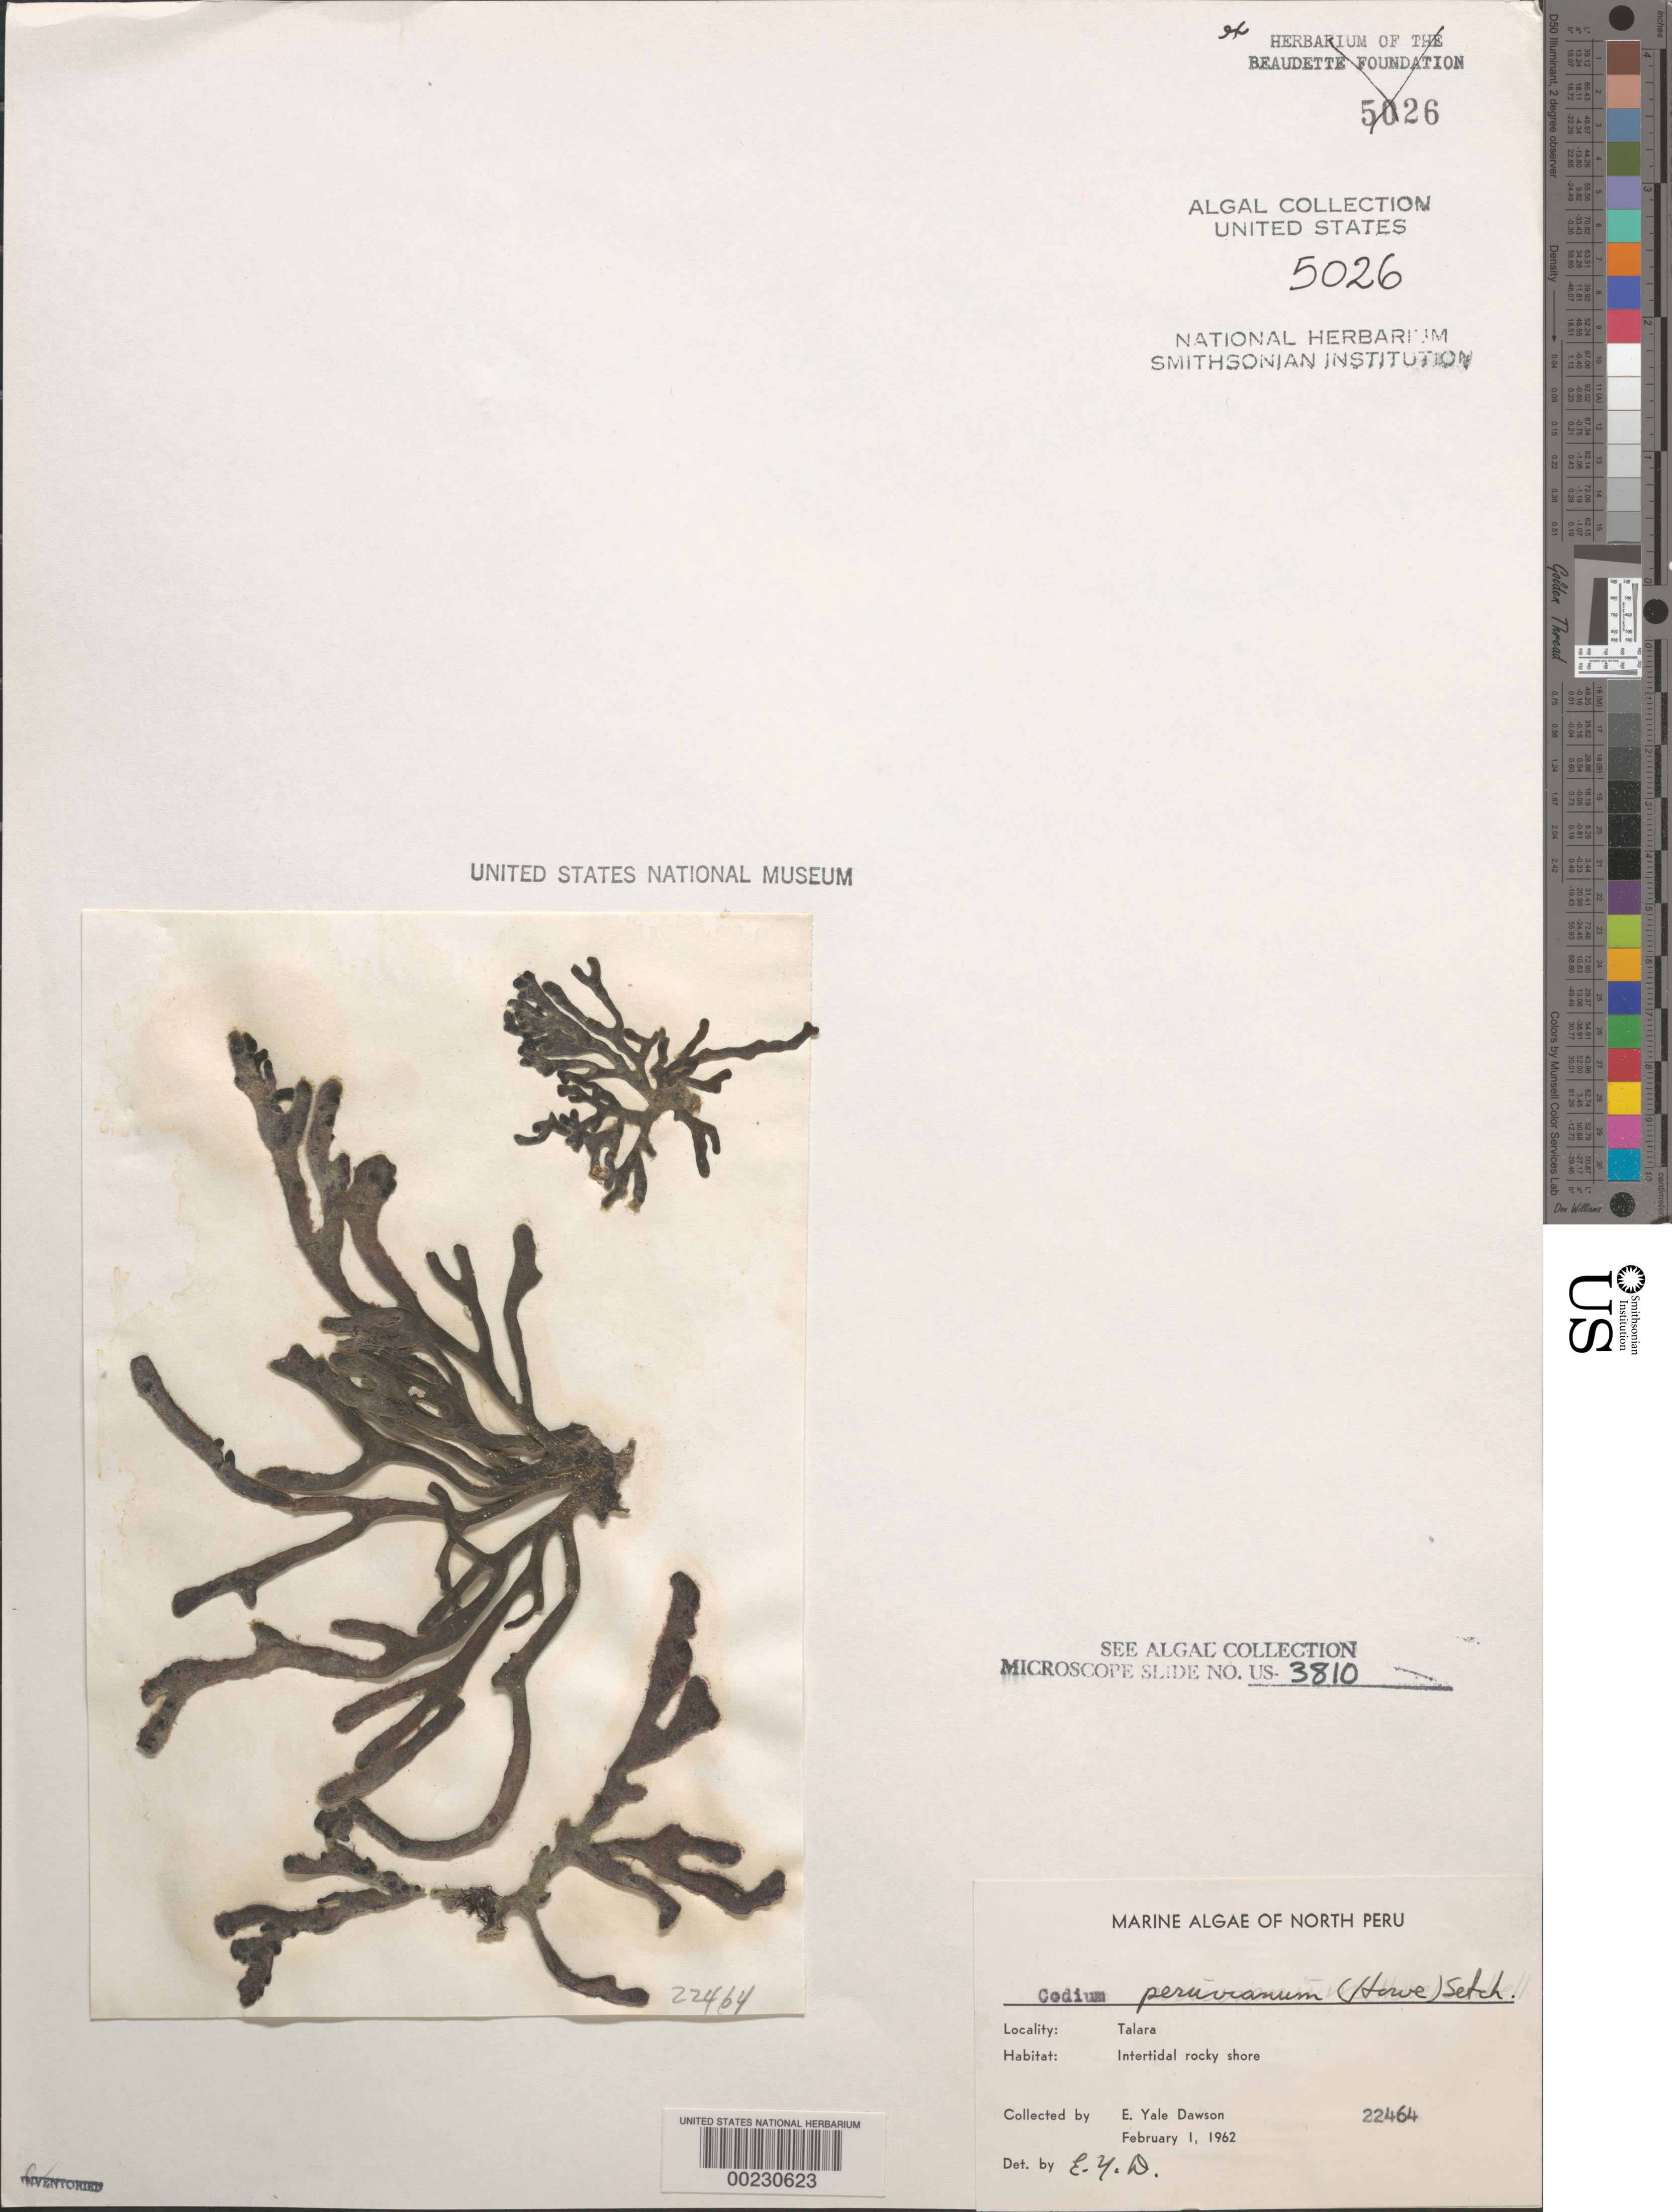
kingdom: Plantae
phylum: Chlorophyta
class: Ulvophyceae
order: Bryopsidales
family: Codiaceae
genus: Codium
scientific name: Codium peruvianum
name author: (M. Howe) Setch.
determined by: Dawson, E. Y.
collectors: E. Y. Dawson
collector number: EYD 22464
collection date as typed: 01 Feb 1962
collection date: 1962-02-01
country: Peru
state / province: Piura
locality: Talara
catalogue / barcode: US 5026